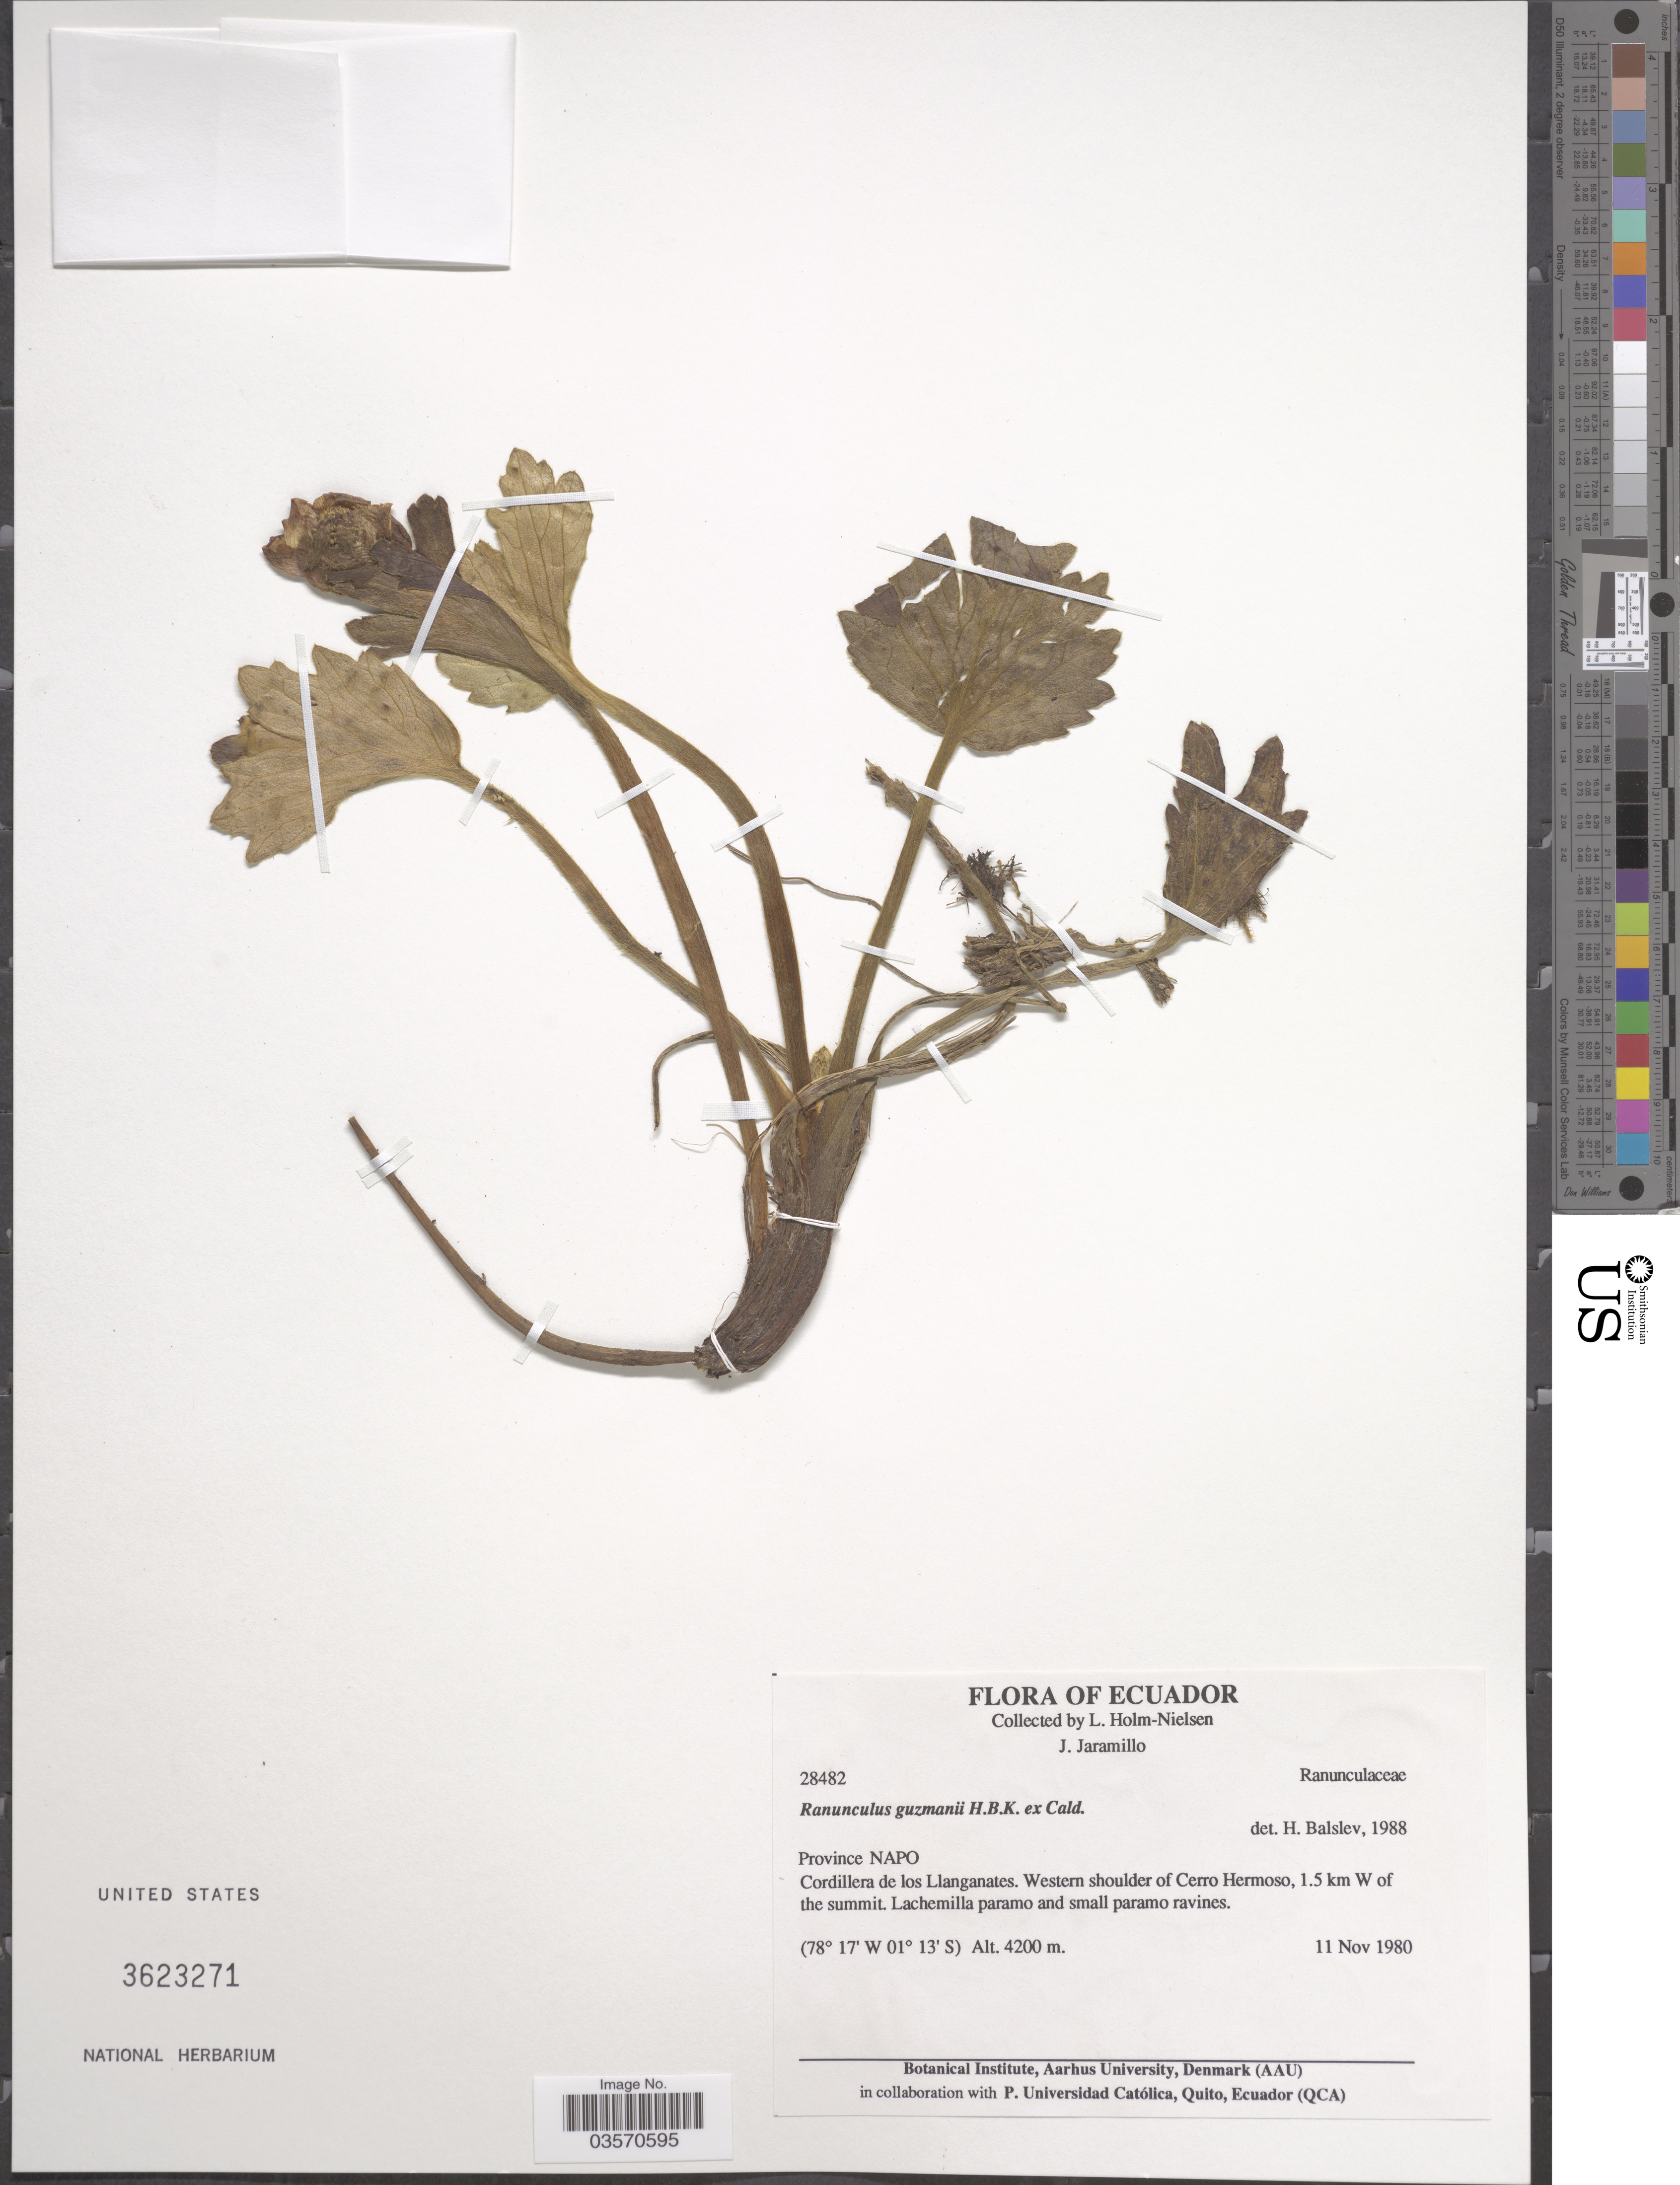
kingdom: Plantae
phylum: Tracheophyta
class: Magnoliopsida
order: Ranunculales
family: Ranunculaceae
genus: Krapfia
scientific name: Krapfia gusmannii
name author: (Humb. ex Caldas) Standl. & J.F. Macbr.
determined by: Strong, M. T., (US), Smithsonian Institution - National Museum of Natural History (UNITED STATES)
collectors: L. Holm-Nielsen & J. Jaramillo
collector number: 28482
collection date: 1980-11-11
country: Ecuador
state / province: Napo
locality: Cordillera de los Llanganates. Western shoulder of Cerro Hermoso, 1.5 km W of the summit. Lachemilla paramo and small paramo ravines.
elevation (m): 4200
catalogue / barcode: US 3623271